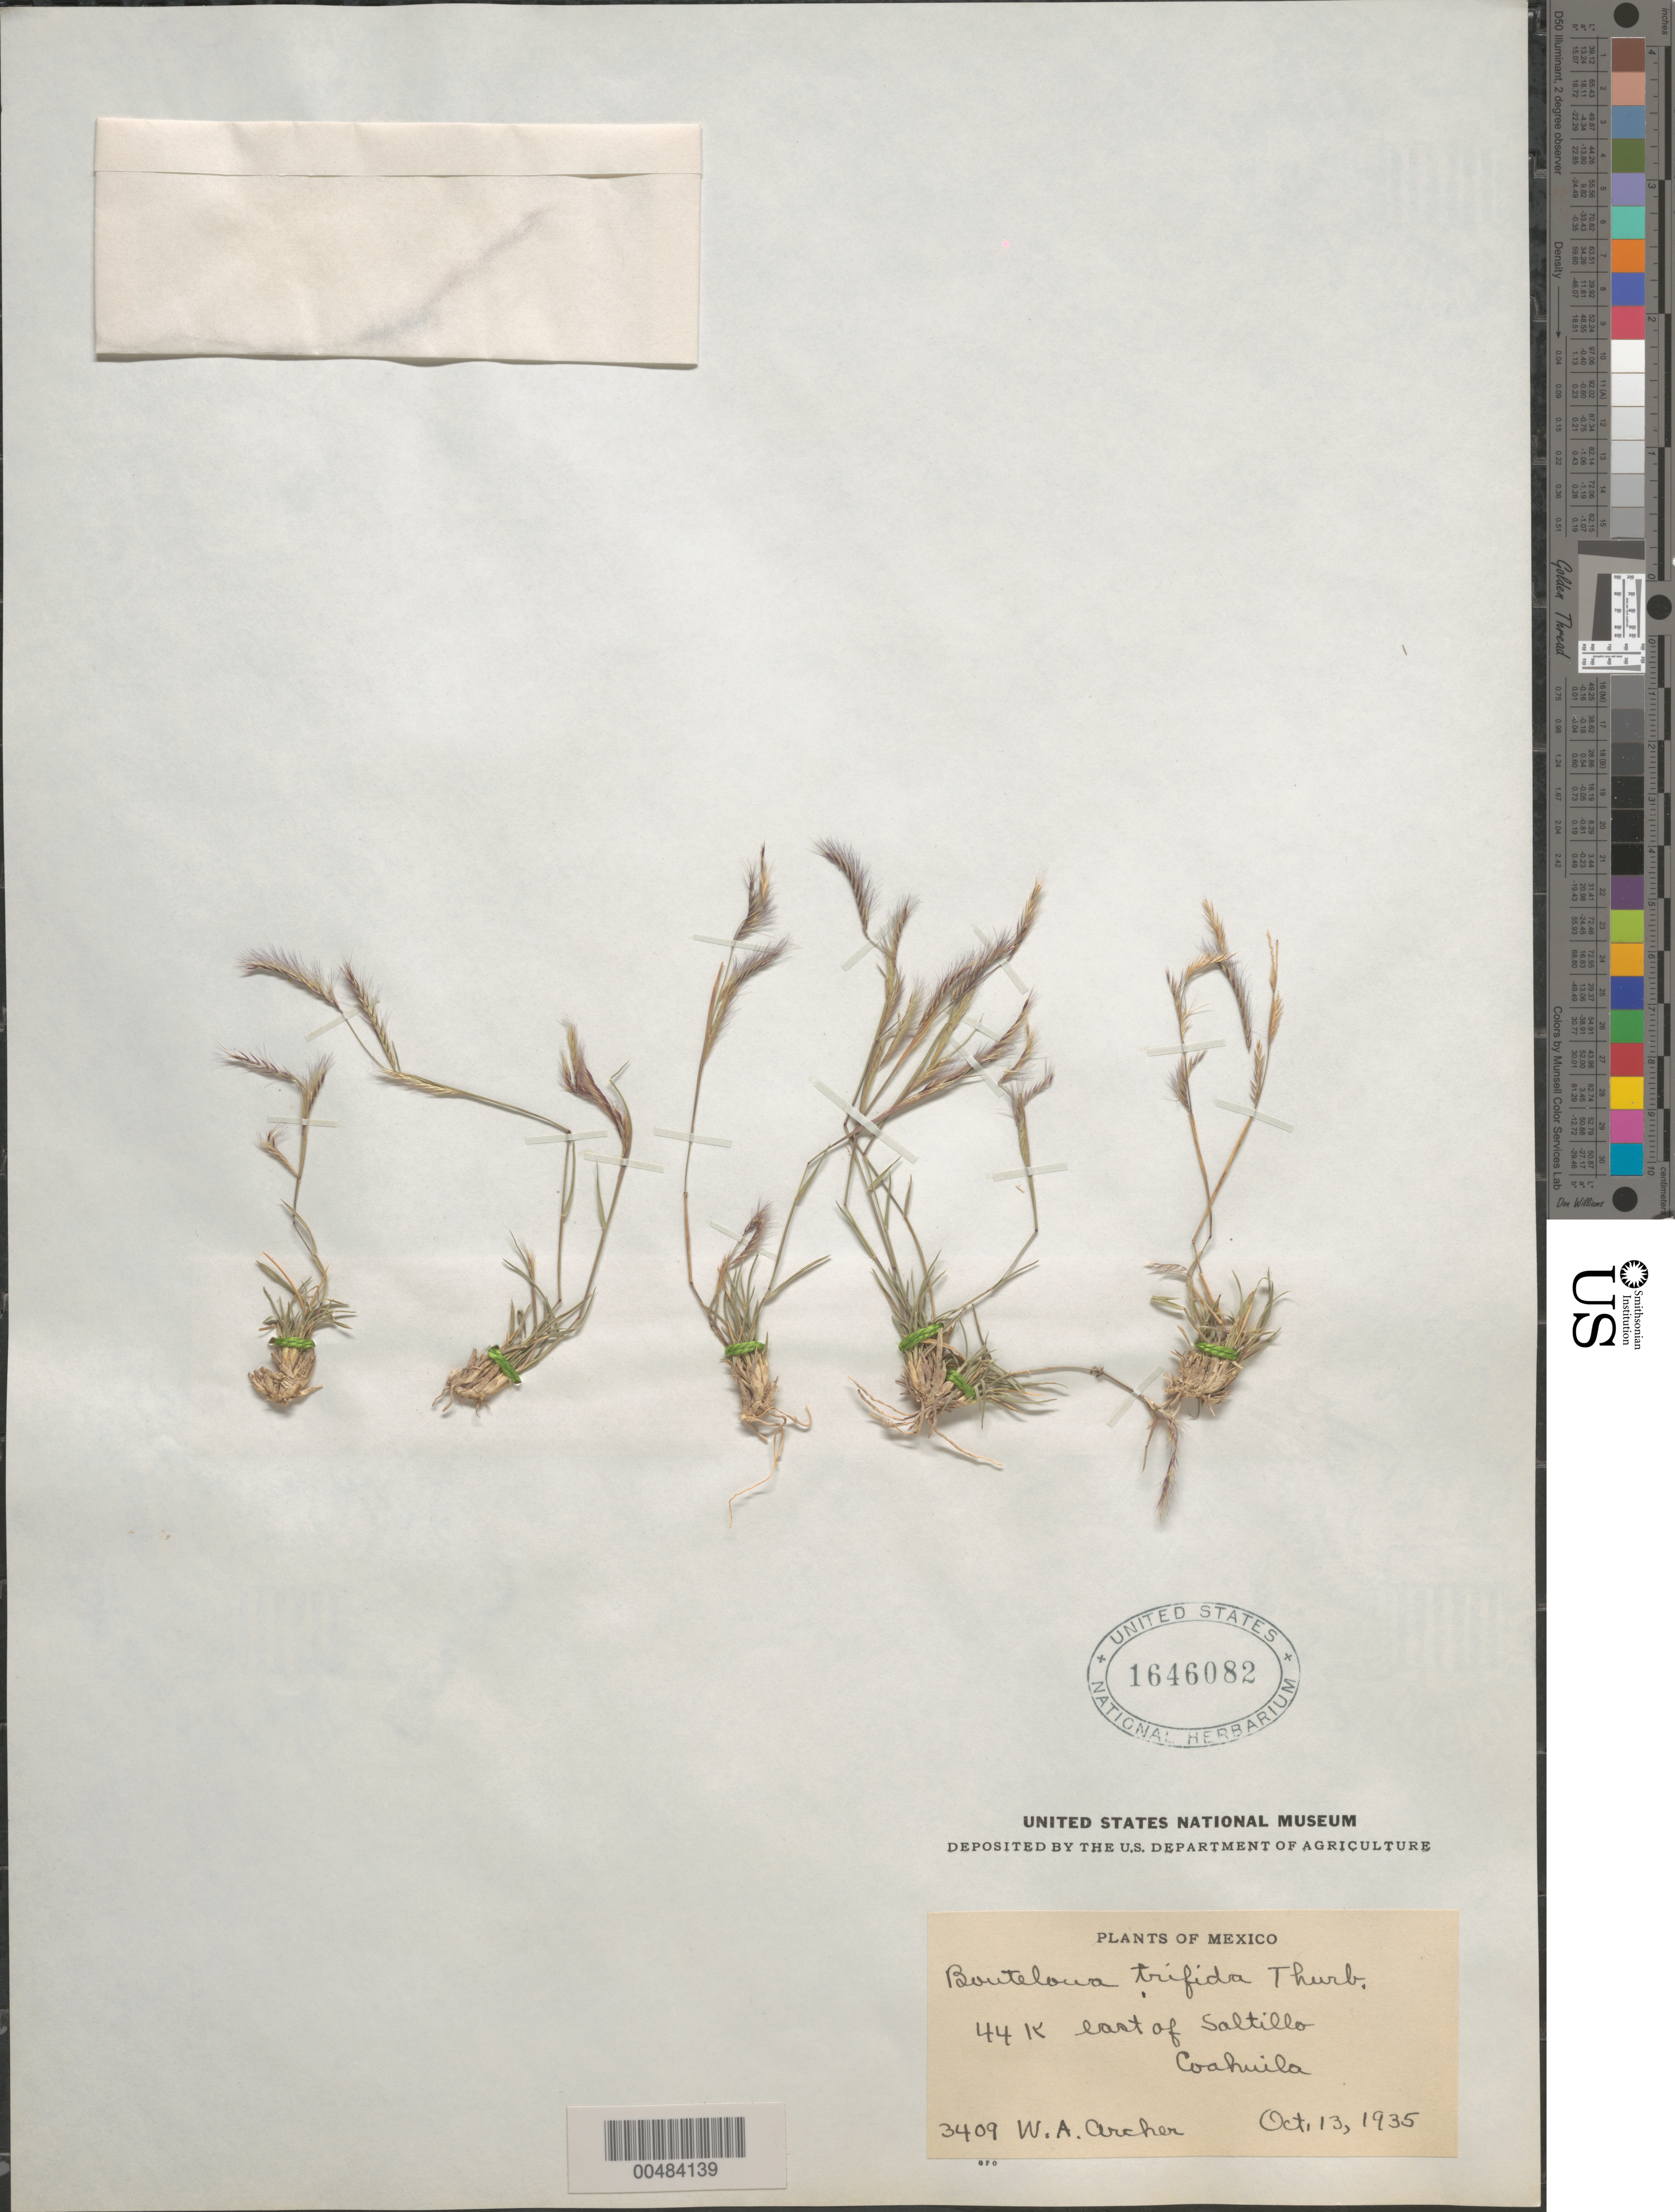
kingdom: Plantae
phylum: Tracheophyta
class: Liliopsida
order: Poales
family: Poaceae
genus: Bouteloua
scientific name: Bouteloua trifida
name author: Thurb.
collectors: W. A. Archer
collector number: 3409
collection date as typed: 13 Oct 1935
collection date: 1935-10-13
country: Mexico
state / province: Coahuila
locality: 44 km E of Saltillo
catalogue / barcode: US 1646082